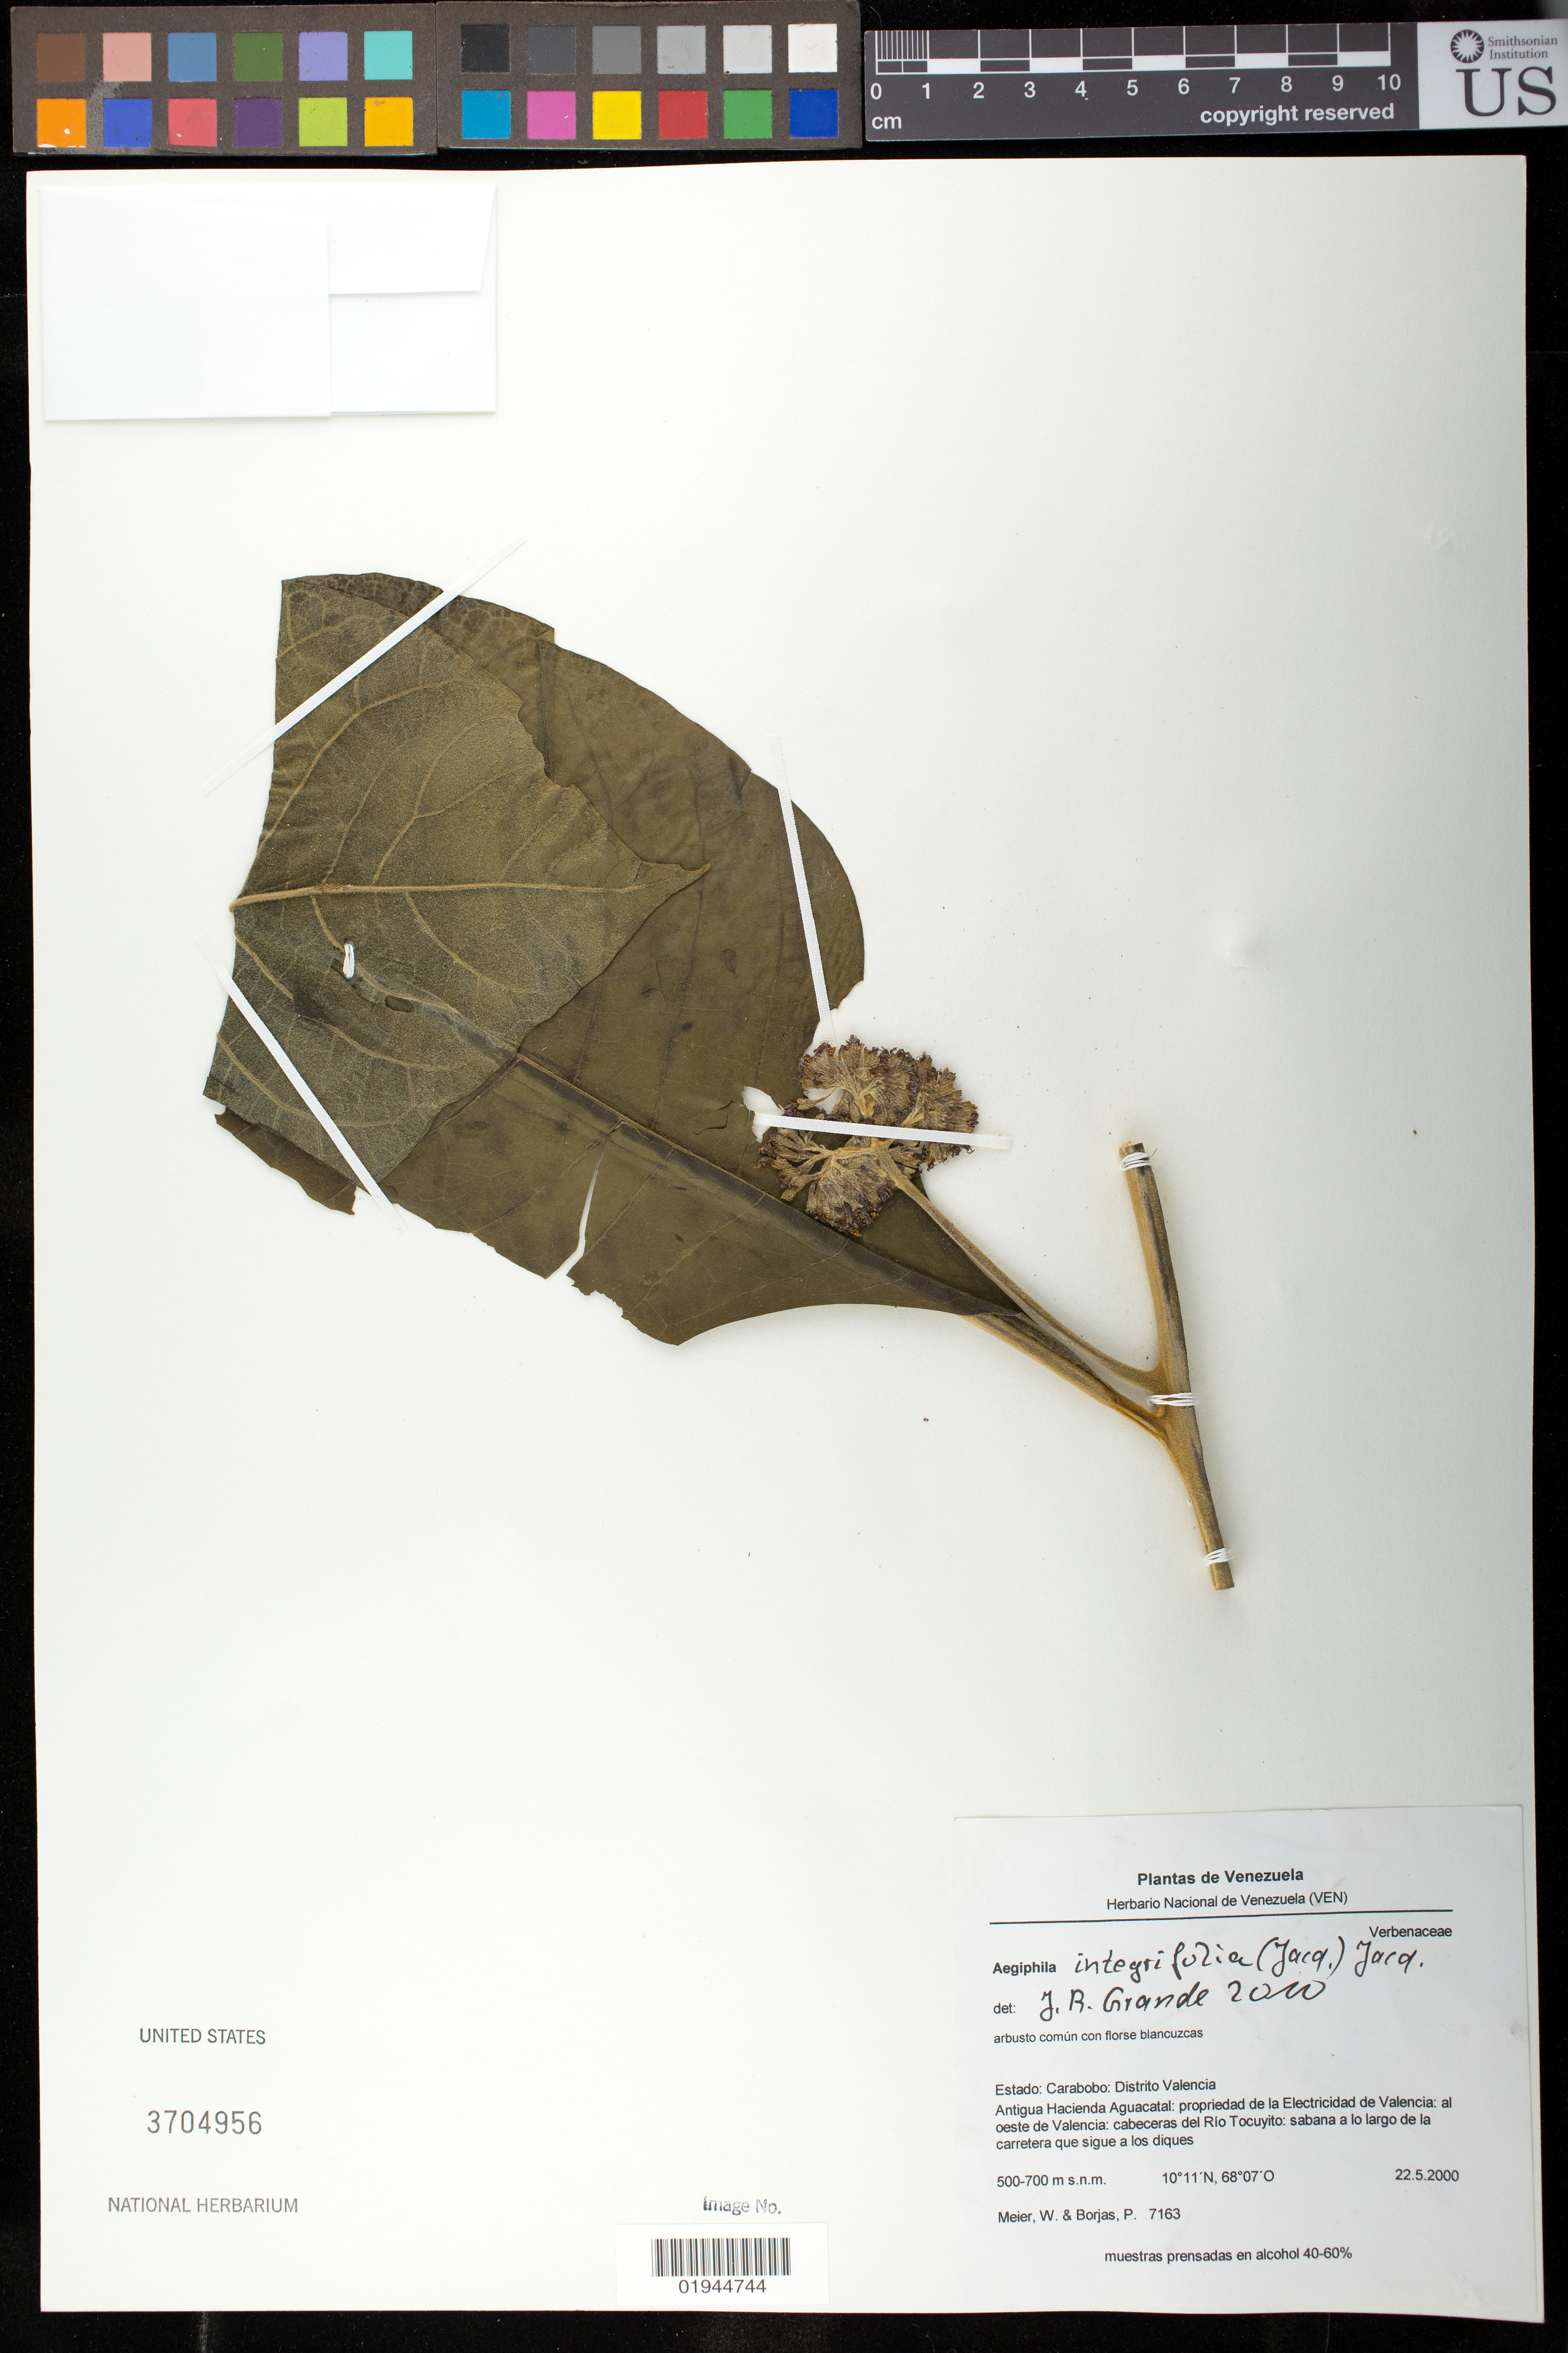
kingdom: Plantae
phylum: Tracheophyta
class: Magnoliopsida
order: Lamiales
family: Lamiaceae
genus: Aegiphila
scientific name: Aegiphila integrifolia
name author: (Jacq.) B.D. Jacks.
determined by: Grande, J. R.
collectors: W. Meier & P. Borjas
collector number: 7163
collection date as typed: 22 May 2000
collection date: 2000-05-22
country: Venezuela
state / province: Carabobo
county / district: Valencia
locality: Antigua Hacienda Aguacatal, propriedad de la Electricidad de Valencia, al oeste de Valencia, cabeceras del Rio Tocuyito.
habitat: sabana a lo largo de la carretera que sigue a los diques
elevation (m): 500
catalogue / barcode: US 3704956